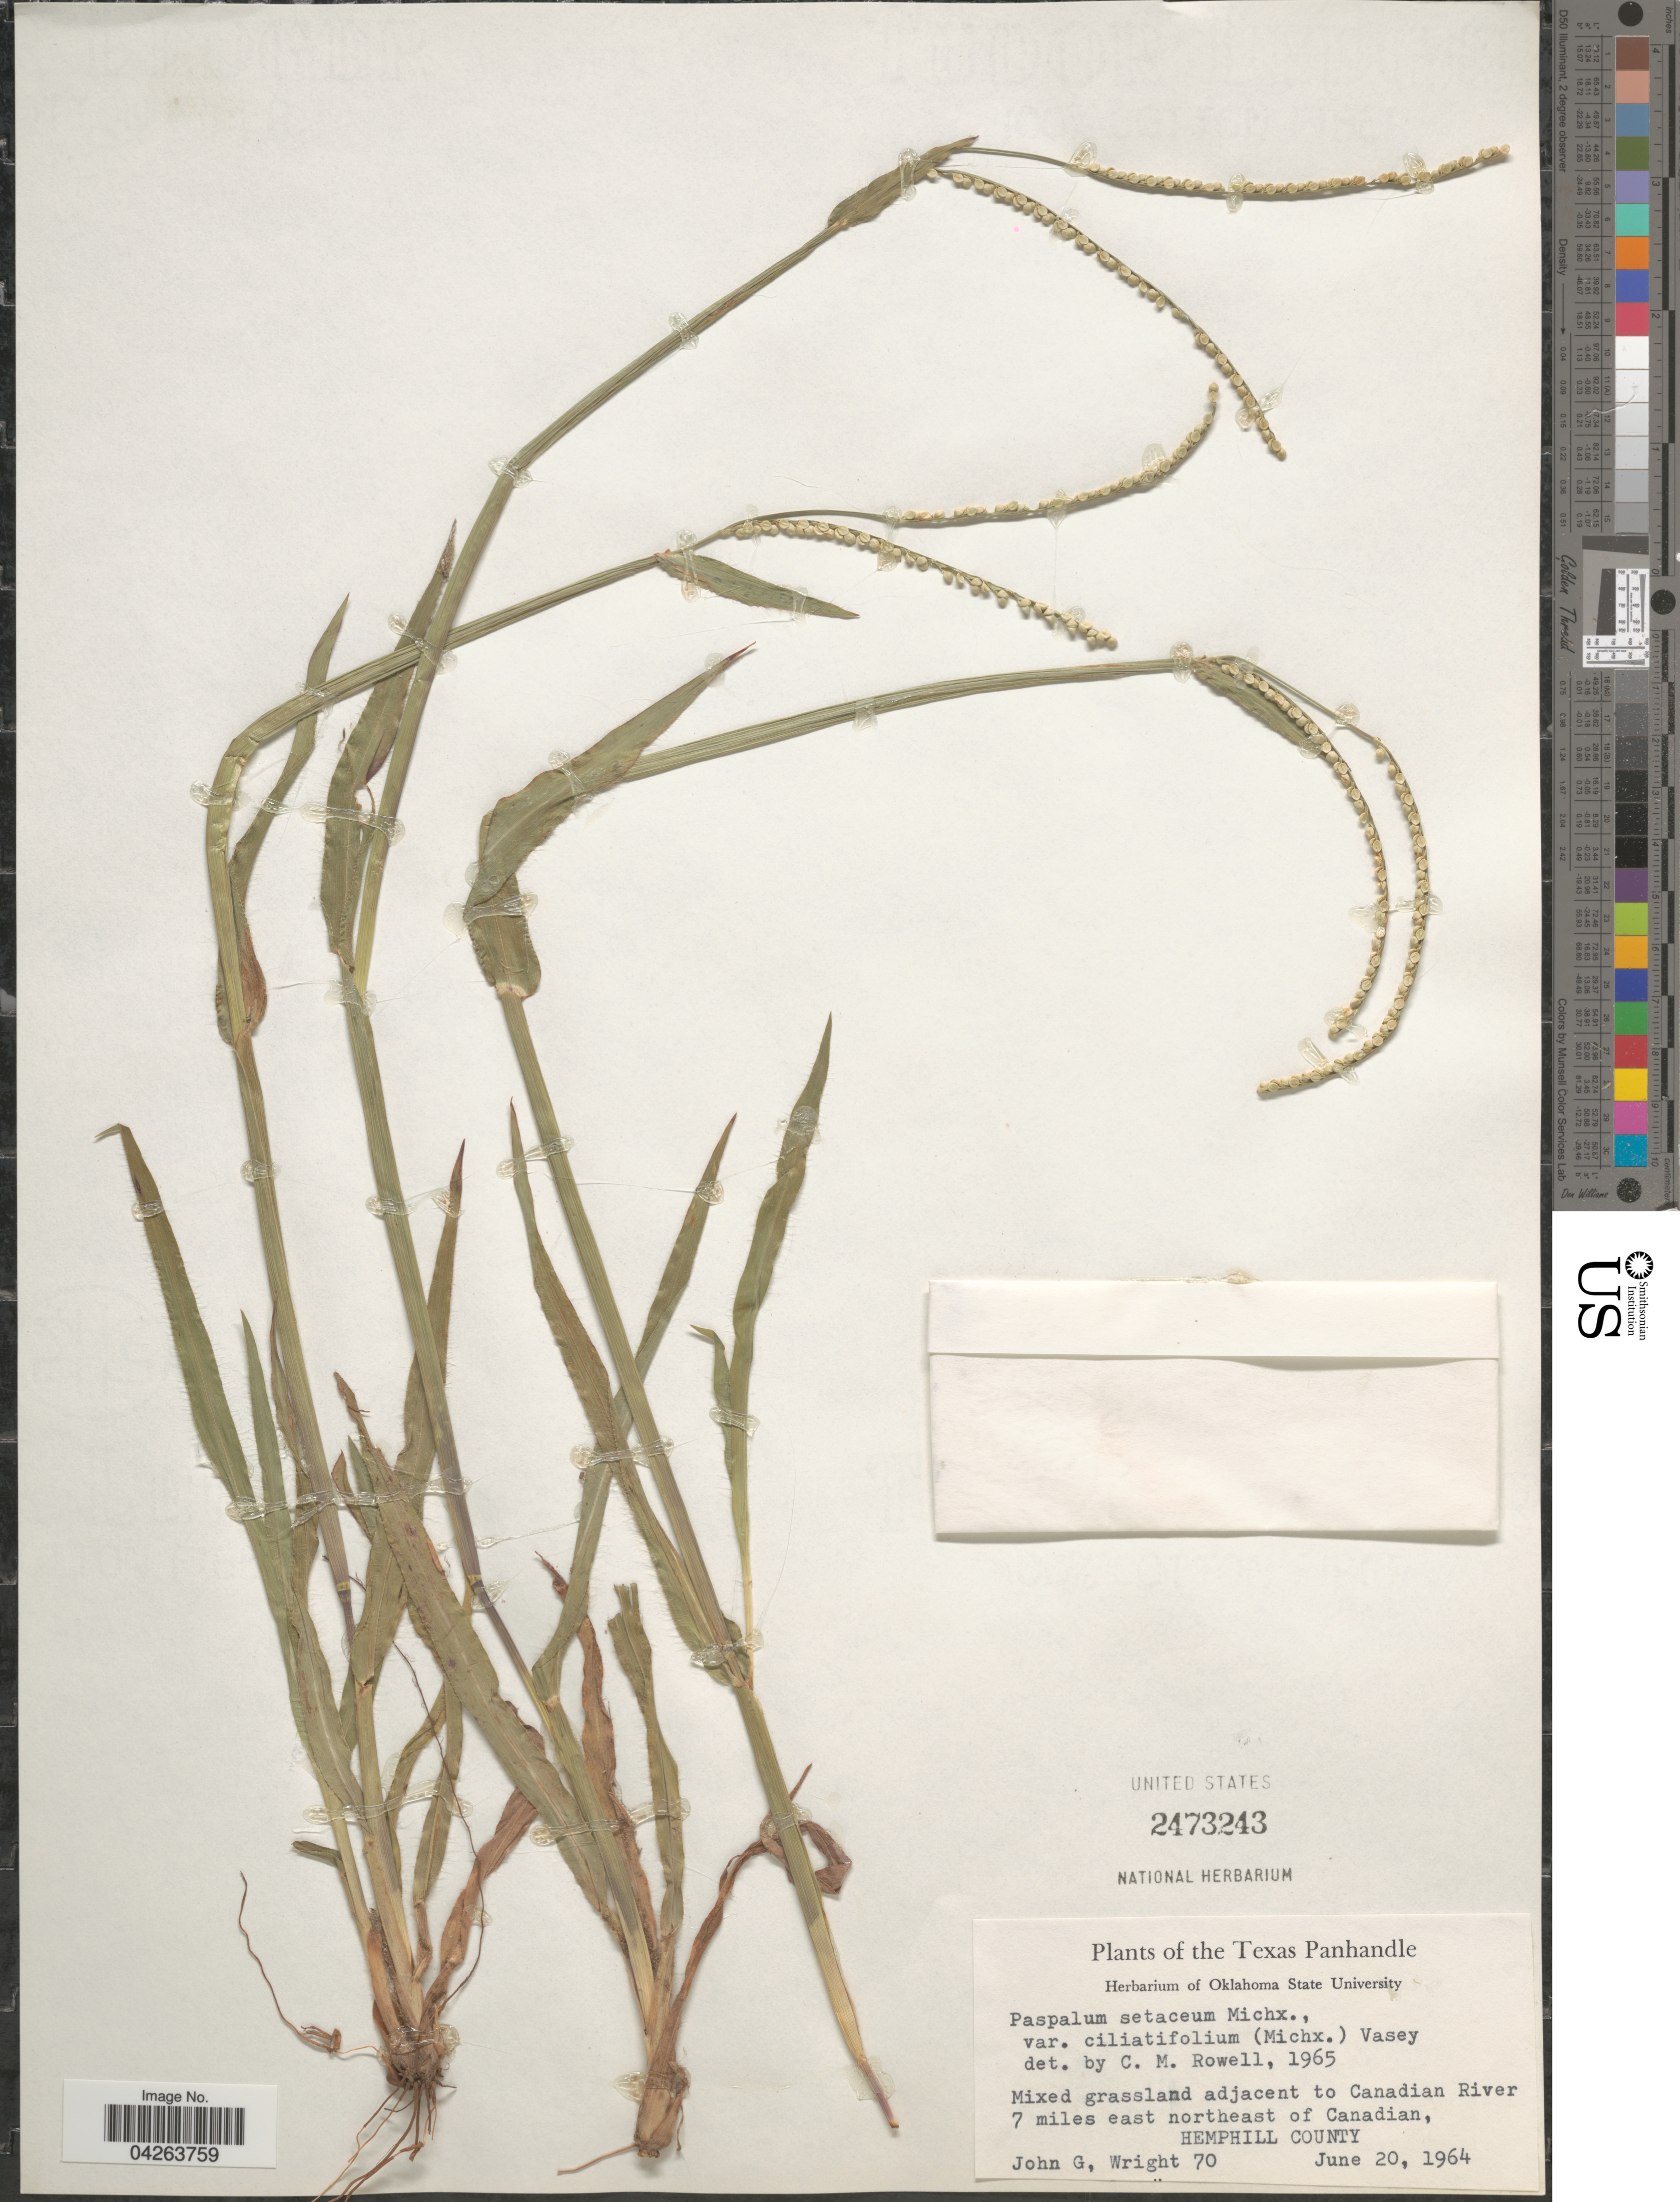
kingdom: Plantae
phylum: Tracheophyta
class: Liliopsida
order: Poales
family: Poaceae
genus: Paspalum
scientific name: Paspalum setaceum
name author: Michx.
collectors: J. Wright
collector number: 70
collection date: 1964-06-20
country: United States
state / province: Texas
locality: The Texas Panhandle. Mixed grassland adjacent to Canadian River 7 miles east northeast of Canadian, Hemphill County.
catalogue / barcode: US 2473243